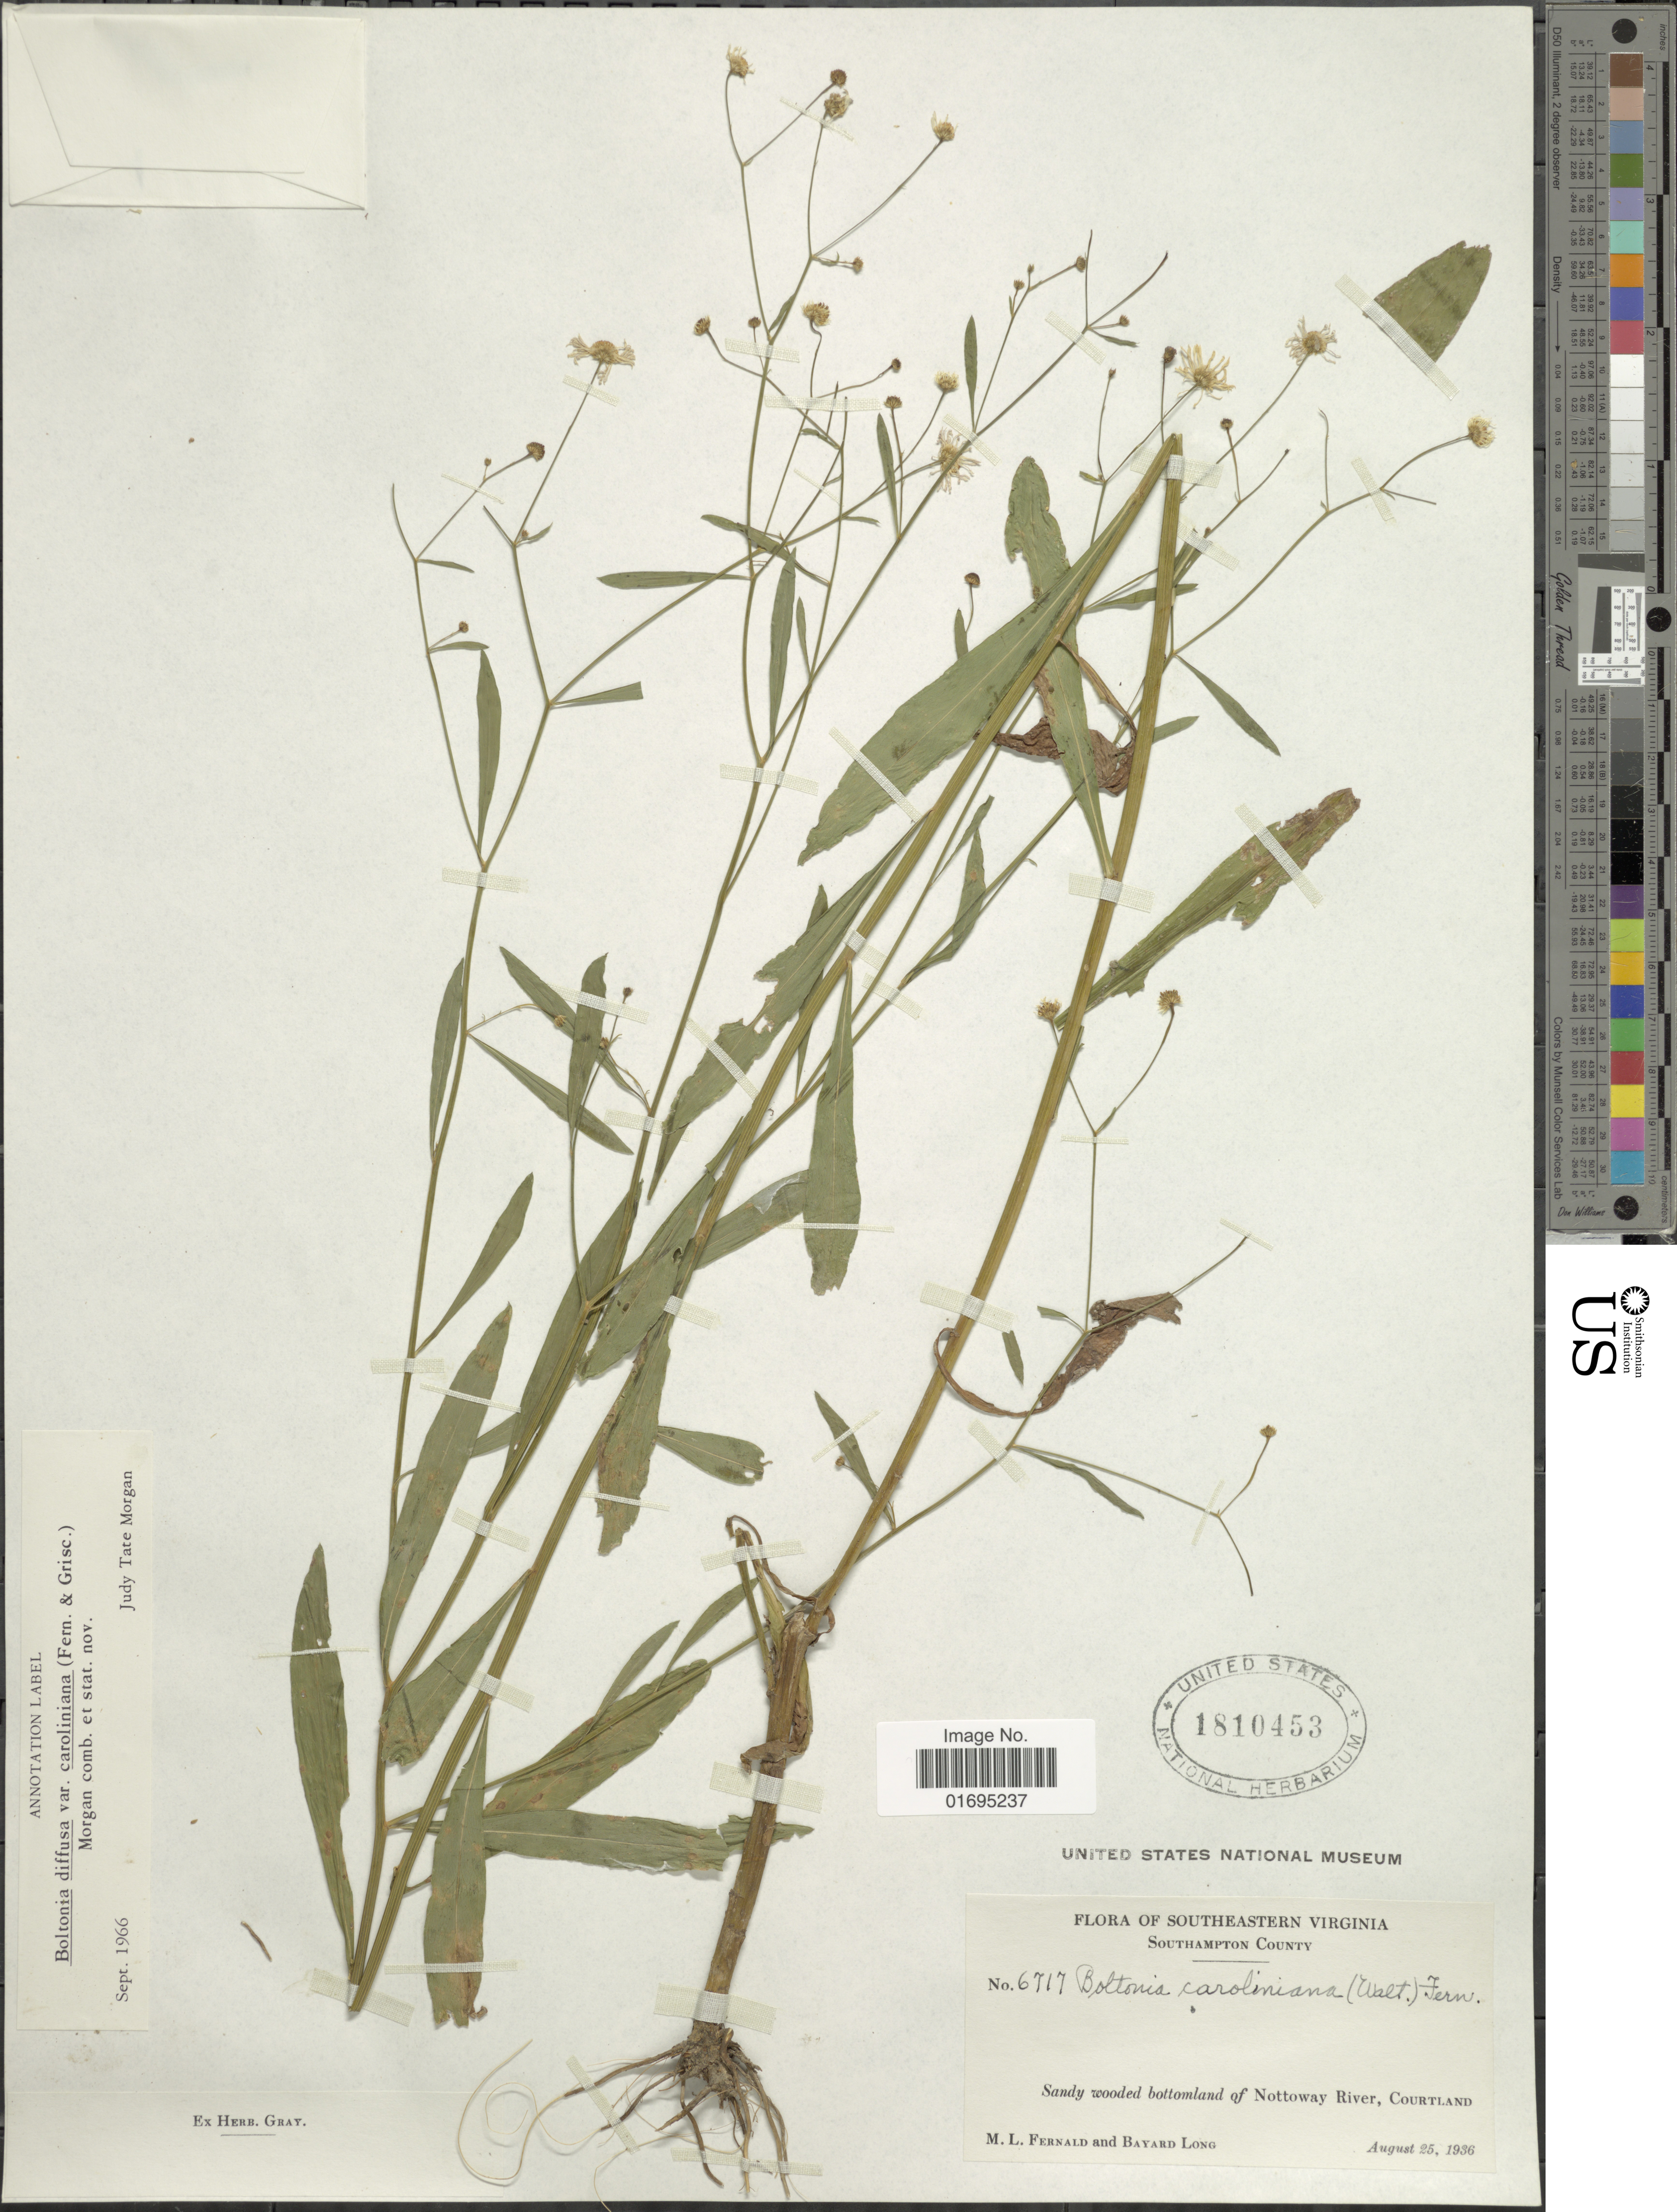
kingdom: Plantae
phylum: Tracheophyta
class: Magnoliopsida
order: Asterales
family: Asteraceae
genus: Boltonia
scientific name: Boltonia diffusa var. caroliniana (Fernald & Griscom) J.T. Morgan comb. et stat. nov. ined.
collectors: M. L. Fernald & B. Long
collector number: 6717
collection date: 1936-08-25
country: United States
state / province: Virginia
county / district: Southampton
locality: Southeastern Virginia, Southampton County, Sandy wooded bottomland of Nottoway River, Courtland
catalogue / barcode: US 1810453